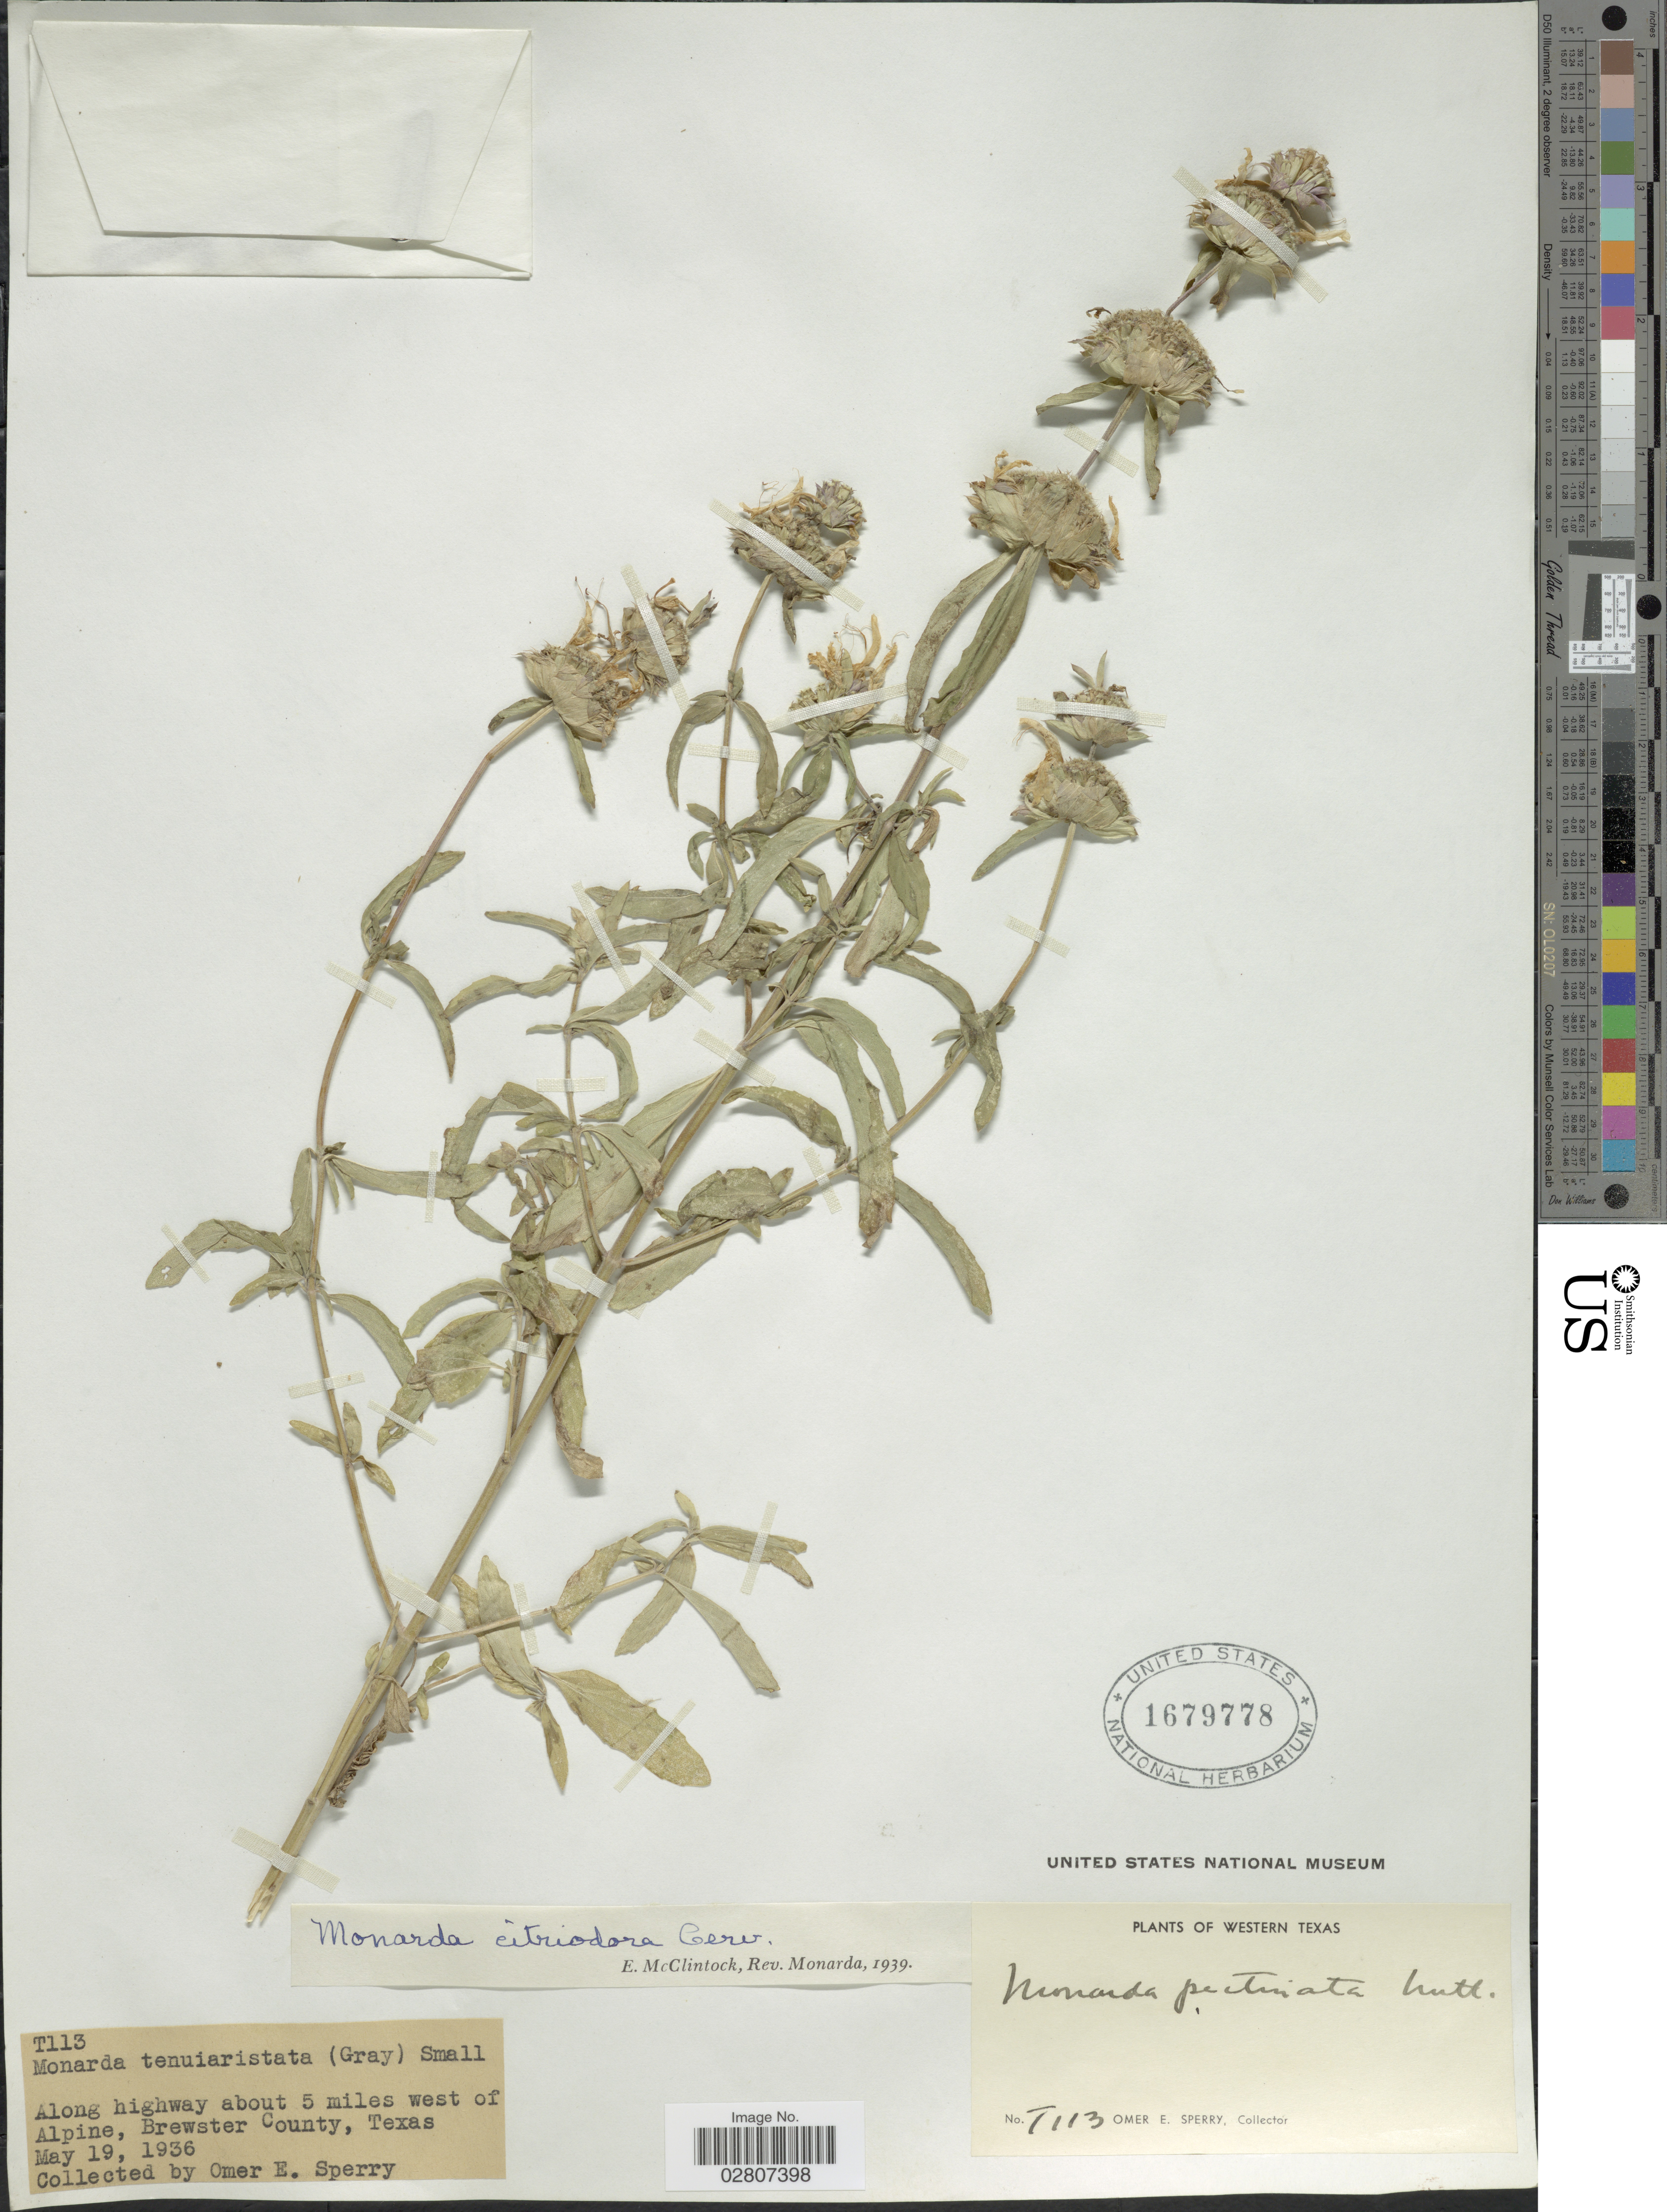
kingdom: Plantae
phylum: Tracheophyta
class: Magnoliopsida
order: Lamiales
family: Lamiaceae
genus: Monarda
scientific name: Monarda pectinata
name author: Nutt.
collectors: O. E. Sperry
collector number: T113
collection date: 1936-05-19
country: United States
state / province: Texas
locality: Along highway about 5 miles west of Alpine, Brewster County, Texas. Western Texas.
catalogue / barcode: US 1679778